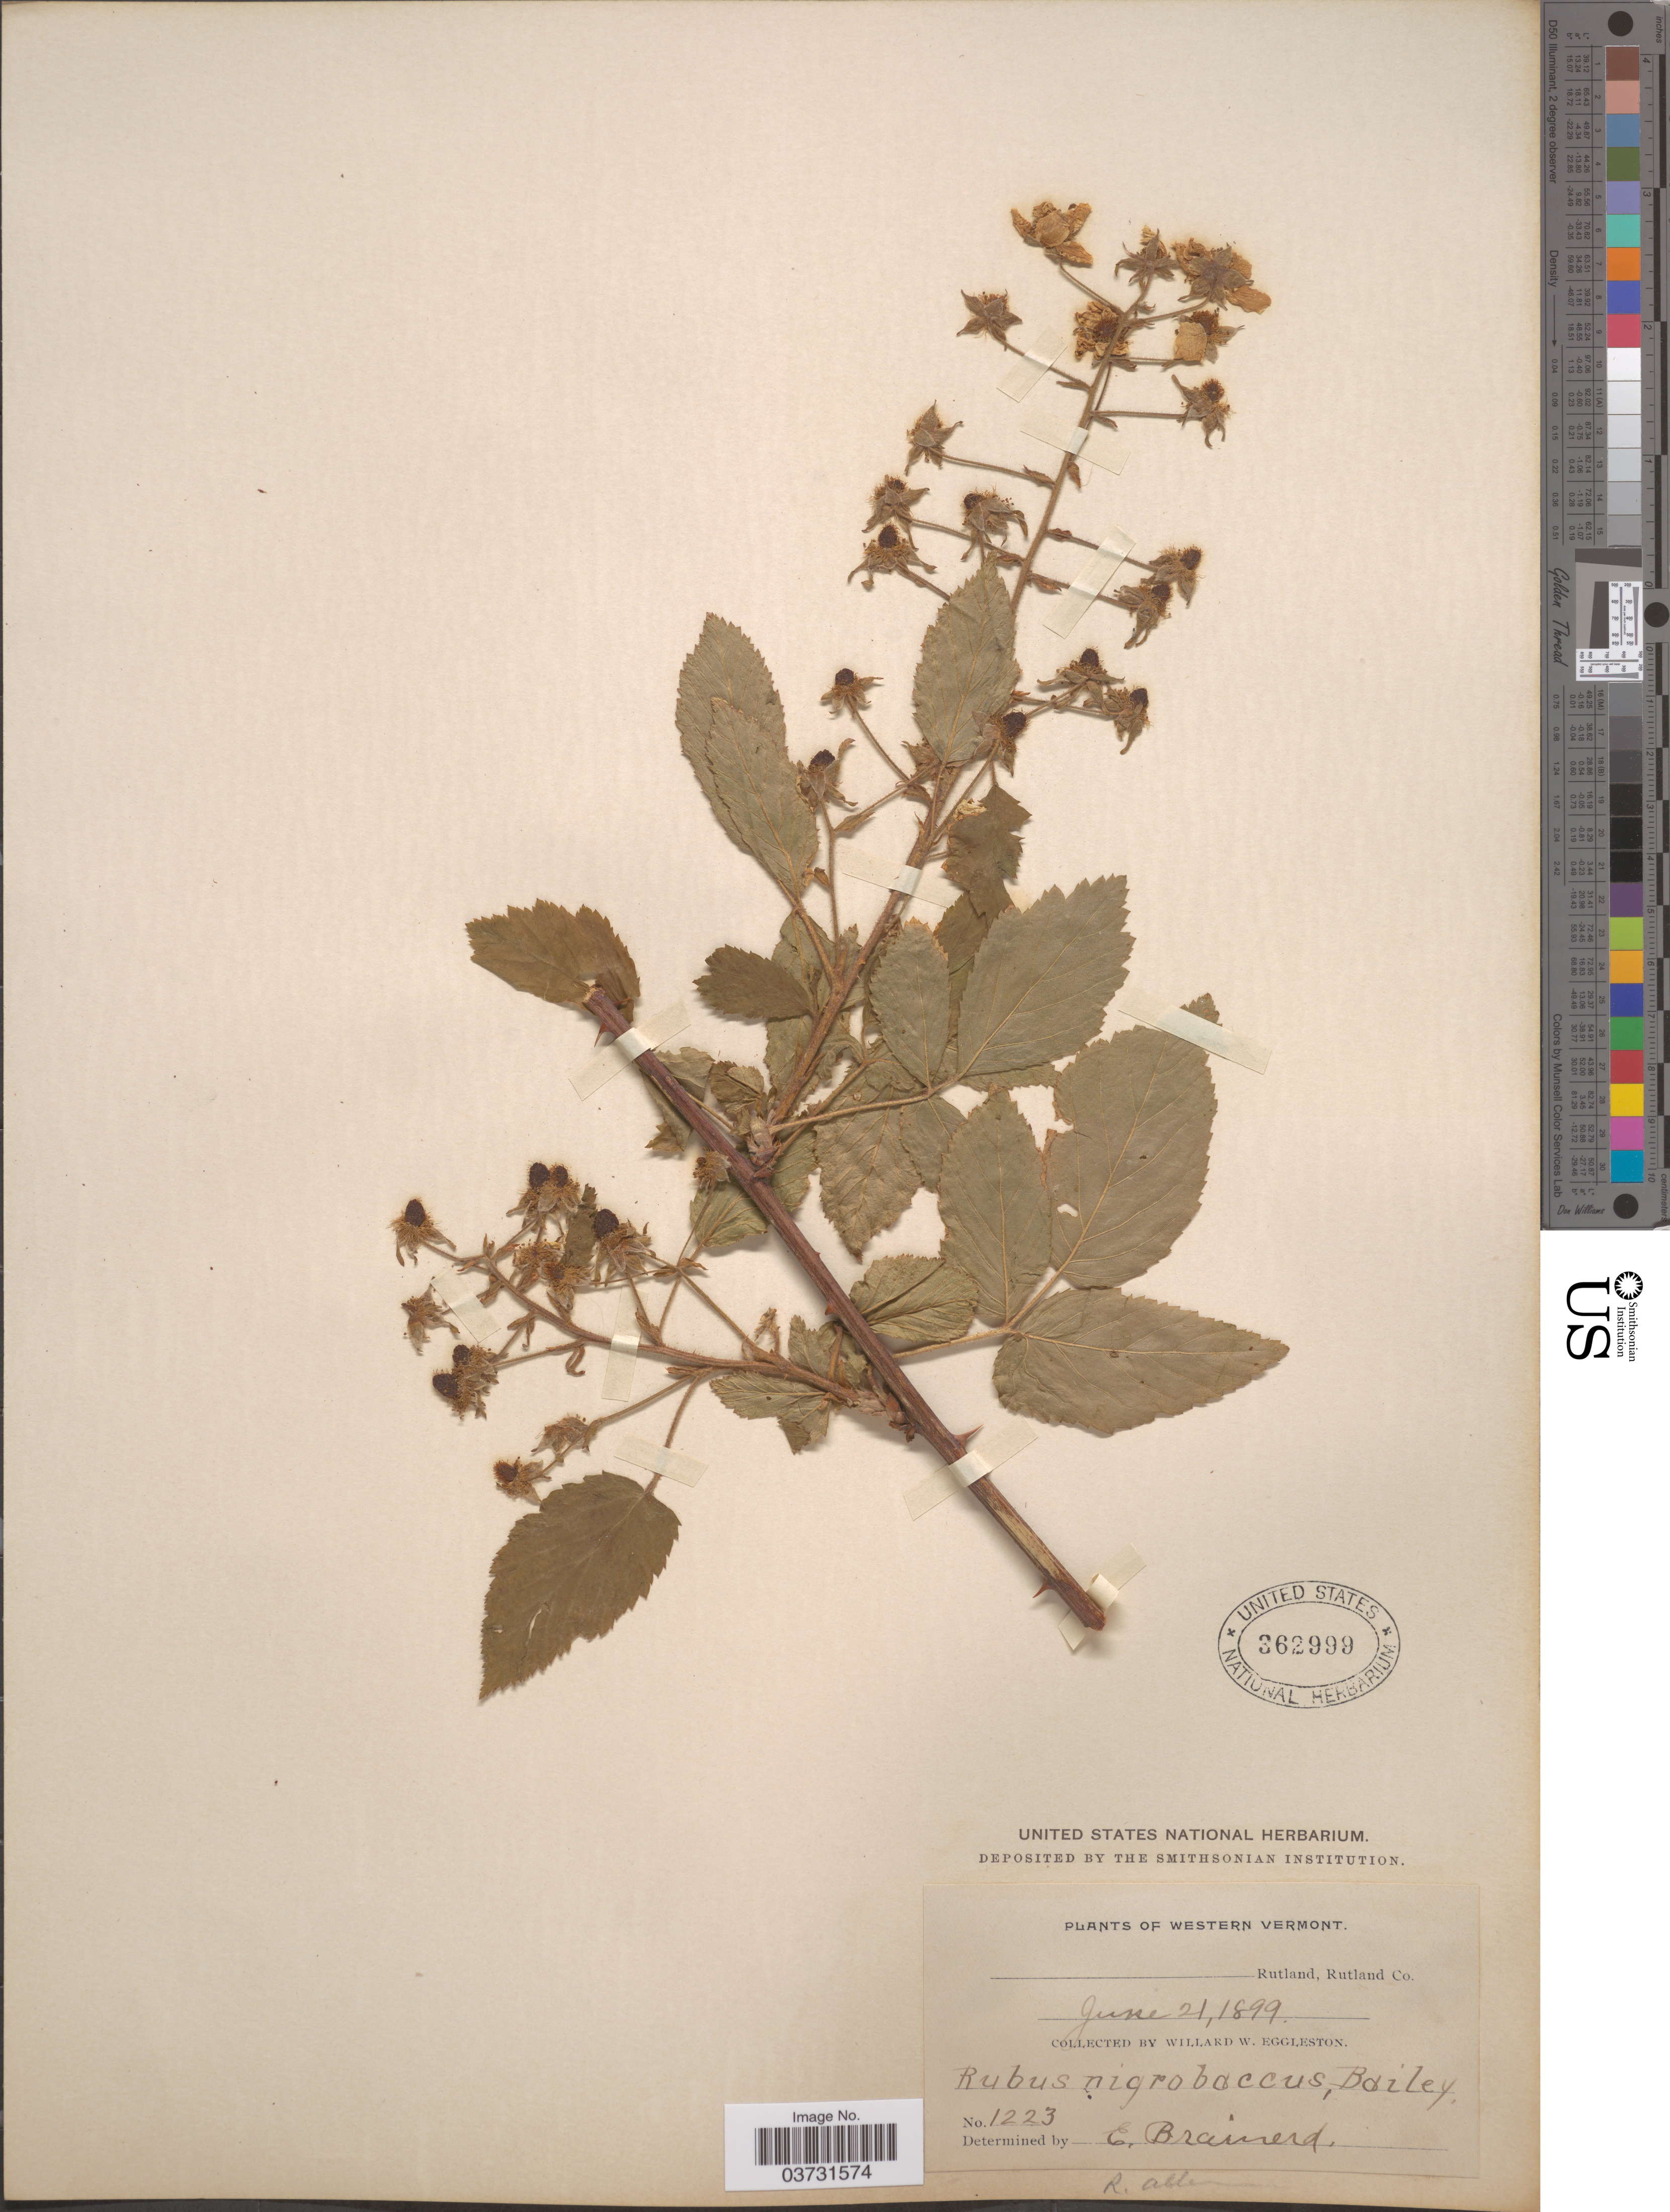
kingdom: Plantae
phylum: Tracheophyta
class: Magnoliopsida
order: Rosales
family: Rosaceae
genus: Rubus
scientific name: Rubus nigrobaccus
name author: L.H. Bailey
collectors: W. W. Eggleston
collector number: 1223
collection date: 1899-08-21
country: United States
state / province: Vermont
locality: Western Vermont. Rutland, Rutland Co.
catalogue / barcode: US 362999